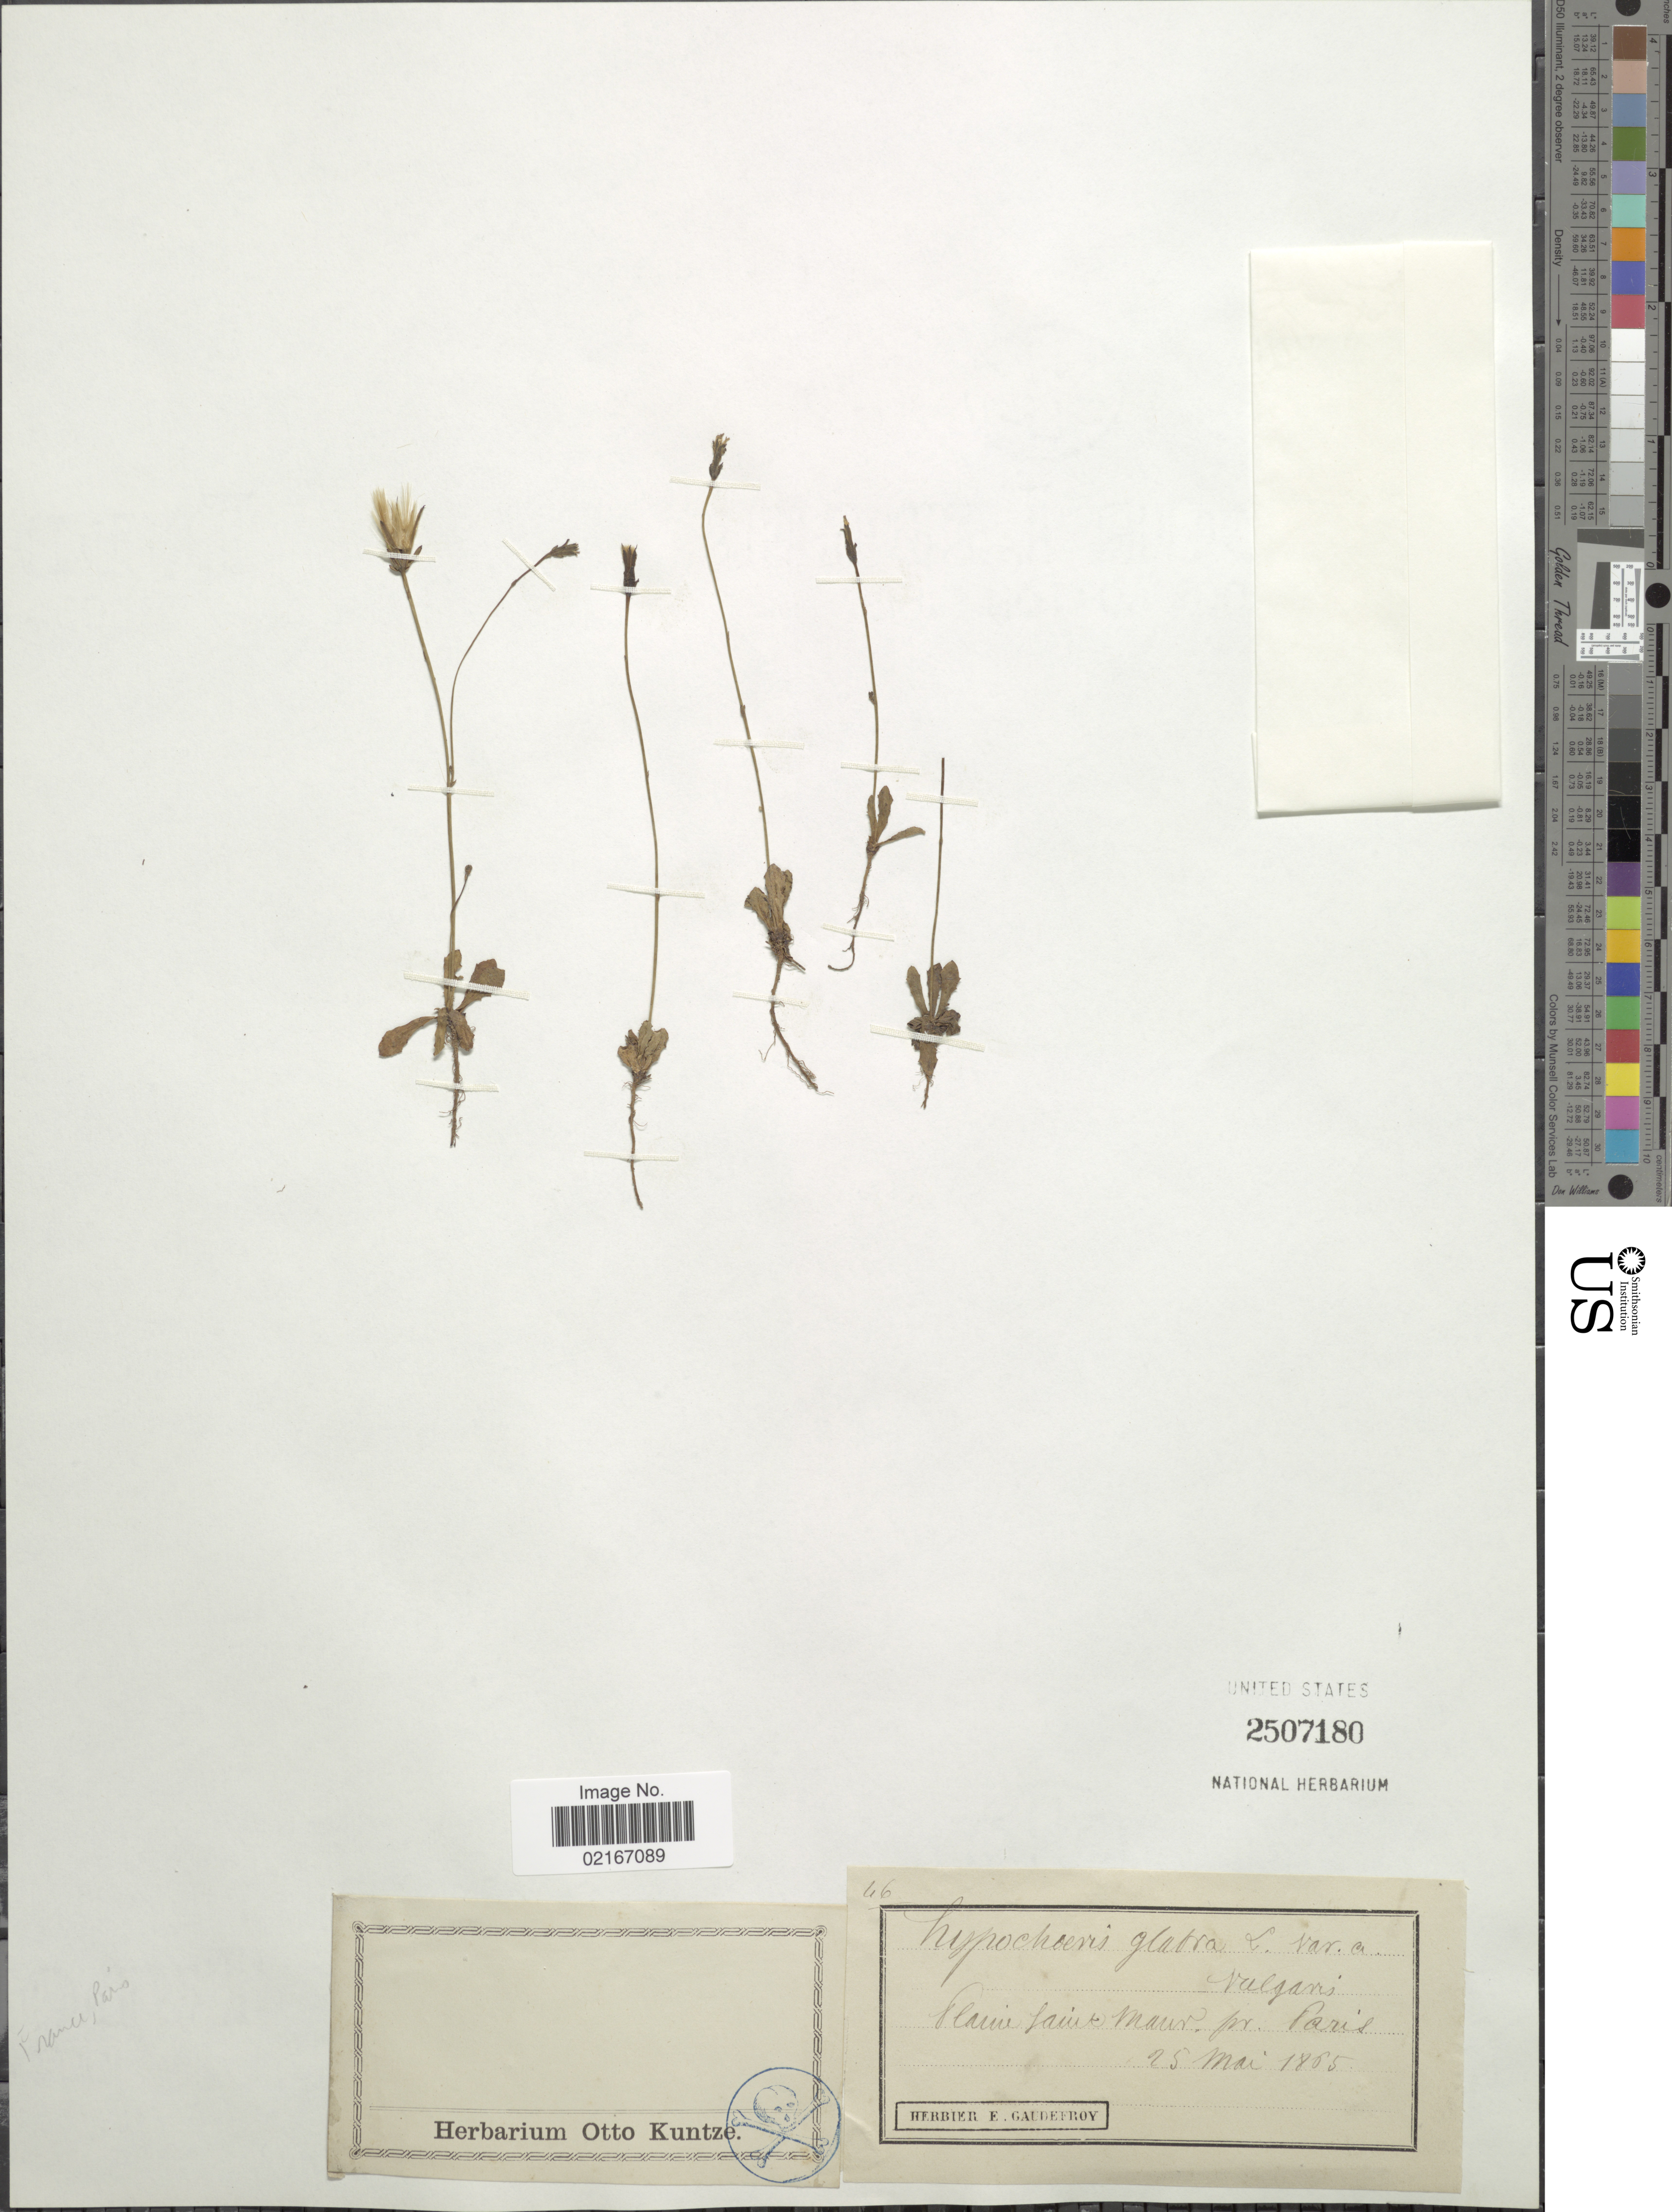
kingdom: Plantae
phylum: Tracheophyta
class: Magnoliopsida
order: Asterales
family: Asteraceae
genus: Hypochaeris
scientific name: Hypochaeris glabra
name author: L.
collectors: ex Herb. E. Gaudefroy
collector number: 46?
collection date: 1865-05-25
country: France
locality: Plaine faint Maur, pr. Paris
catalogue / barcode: US 2507180